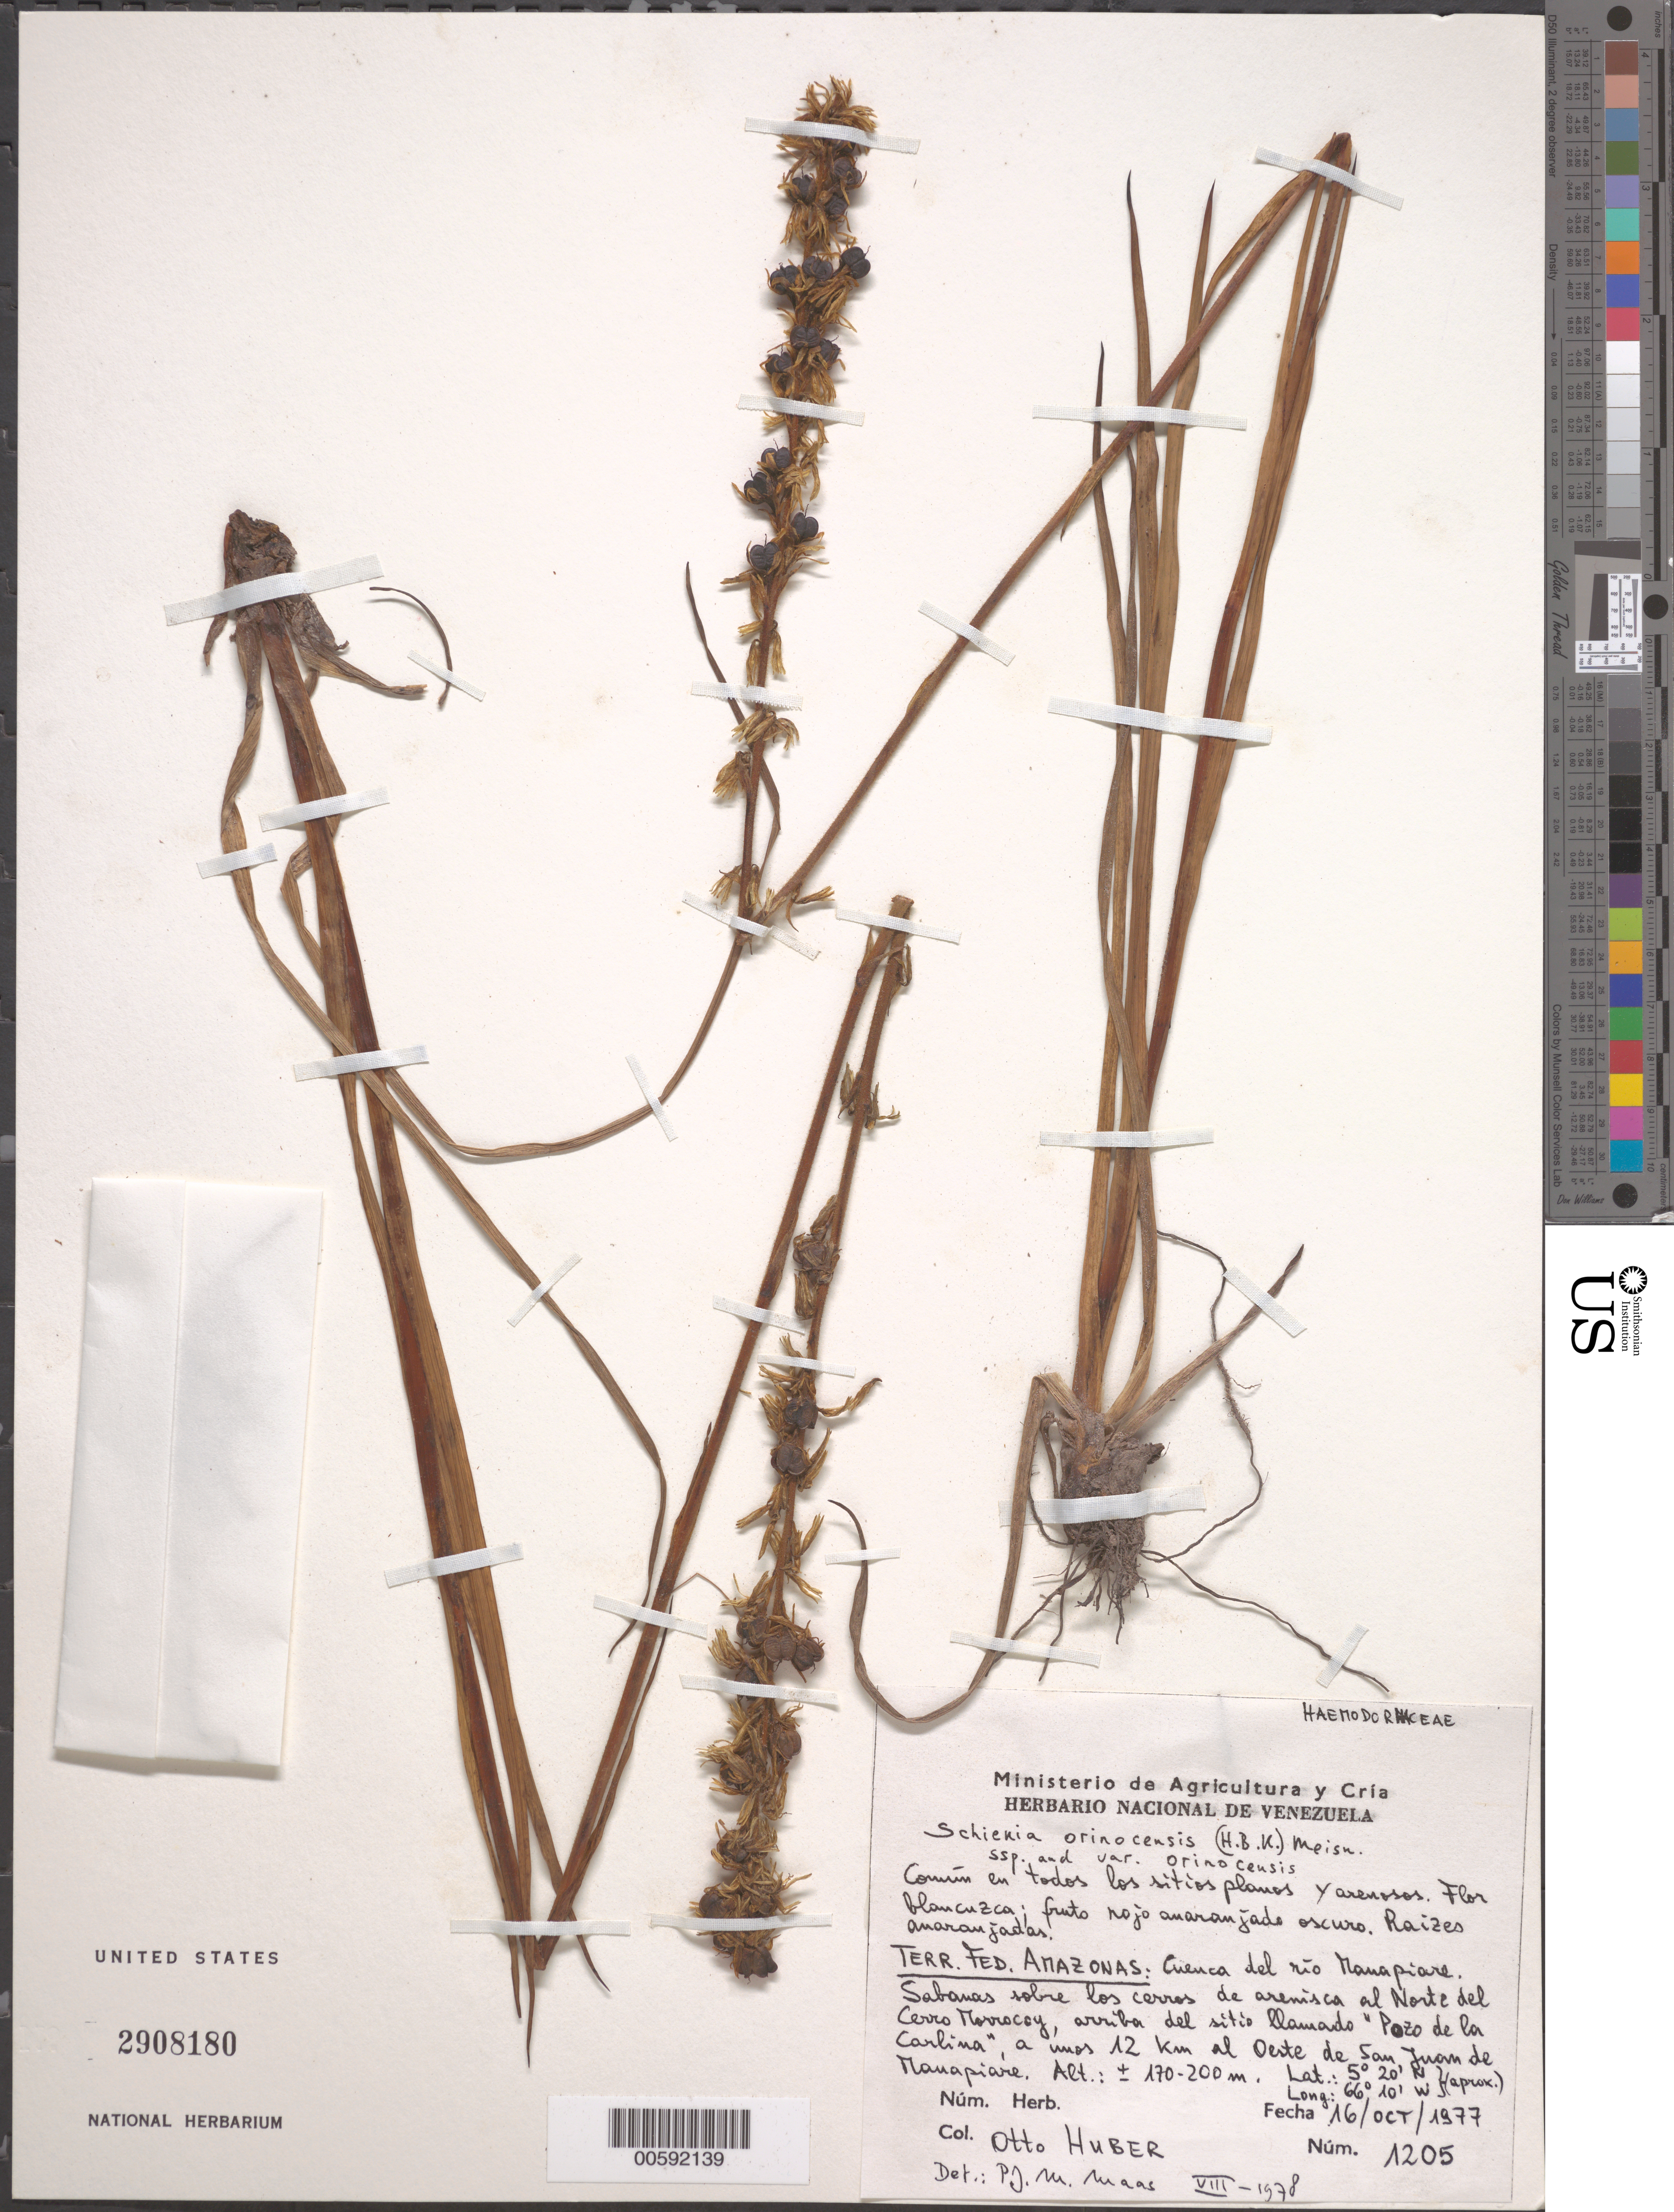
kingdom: Plantae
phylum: Tracheophyta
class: Liliopsida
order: Commelinales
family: Haemodoraceae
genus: Schiekia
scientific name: Schiekia orinocensis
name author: (Kunth) Meisn.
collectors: O. Huber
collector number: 1205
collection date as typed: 16 Oct 1977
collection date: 1977-10-16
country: Venezuela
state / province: Amazonas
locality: Cuenca del Rio Nanapiare, Norte del Cerro Moviocoy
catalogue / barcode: US 2908180